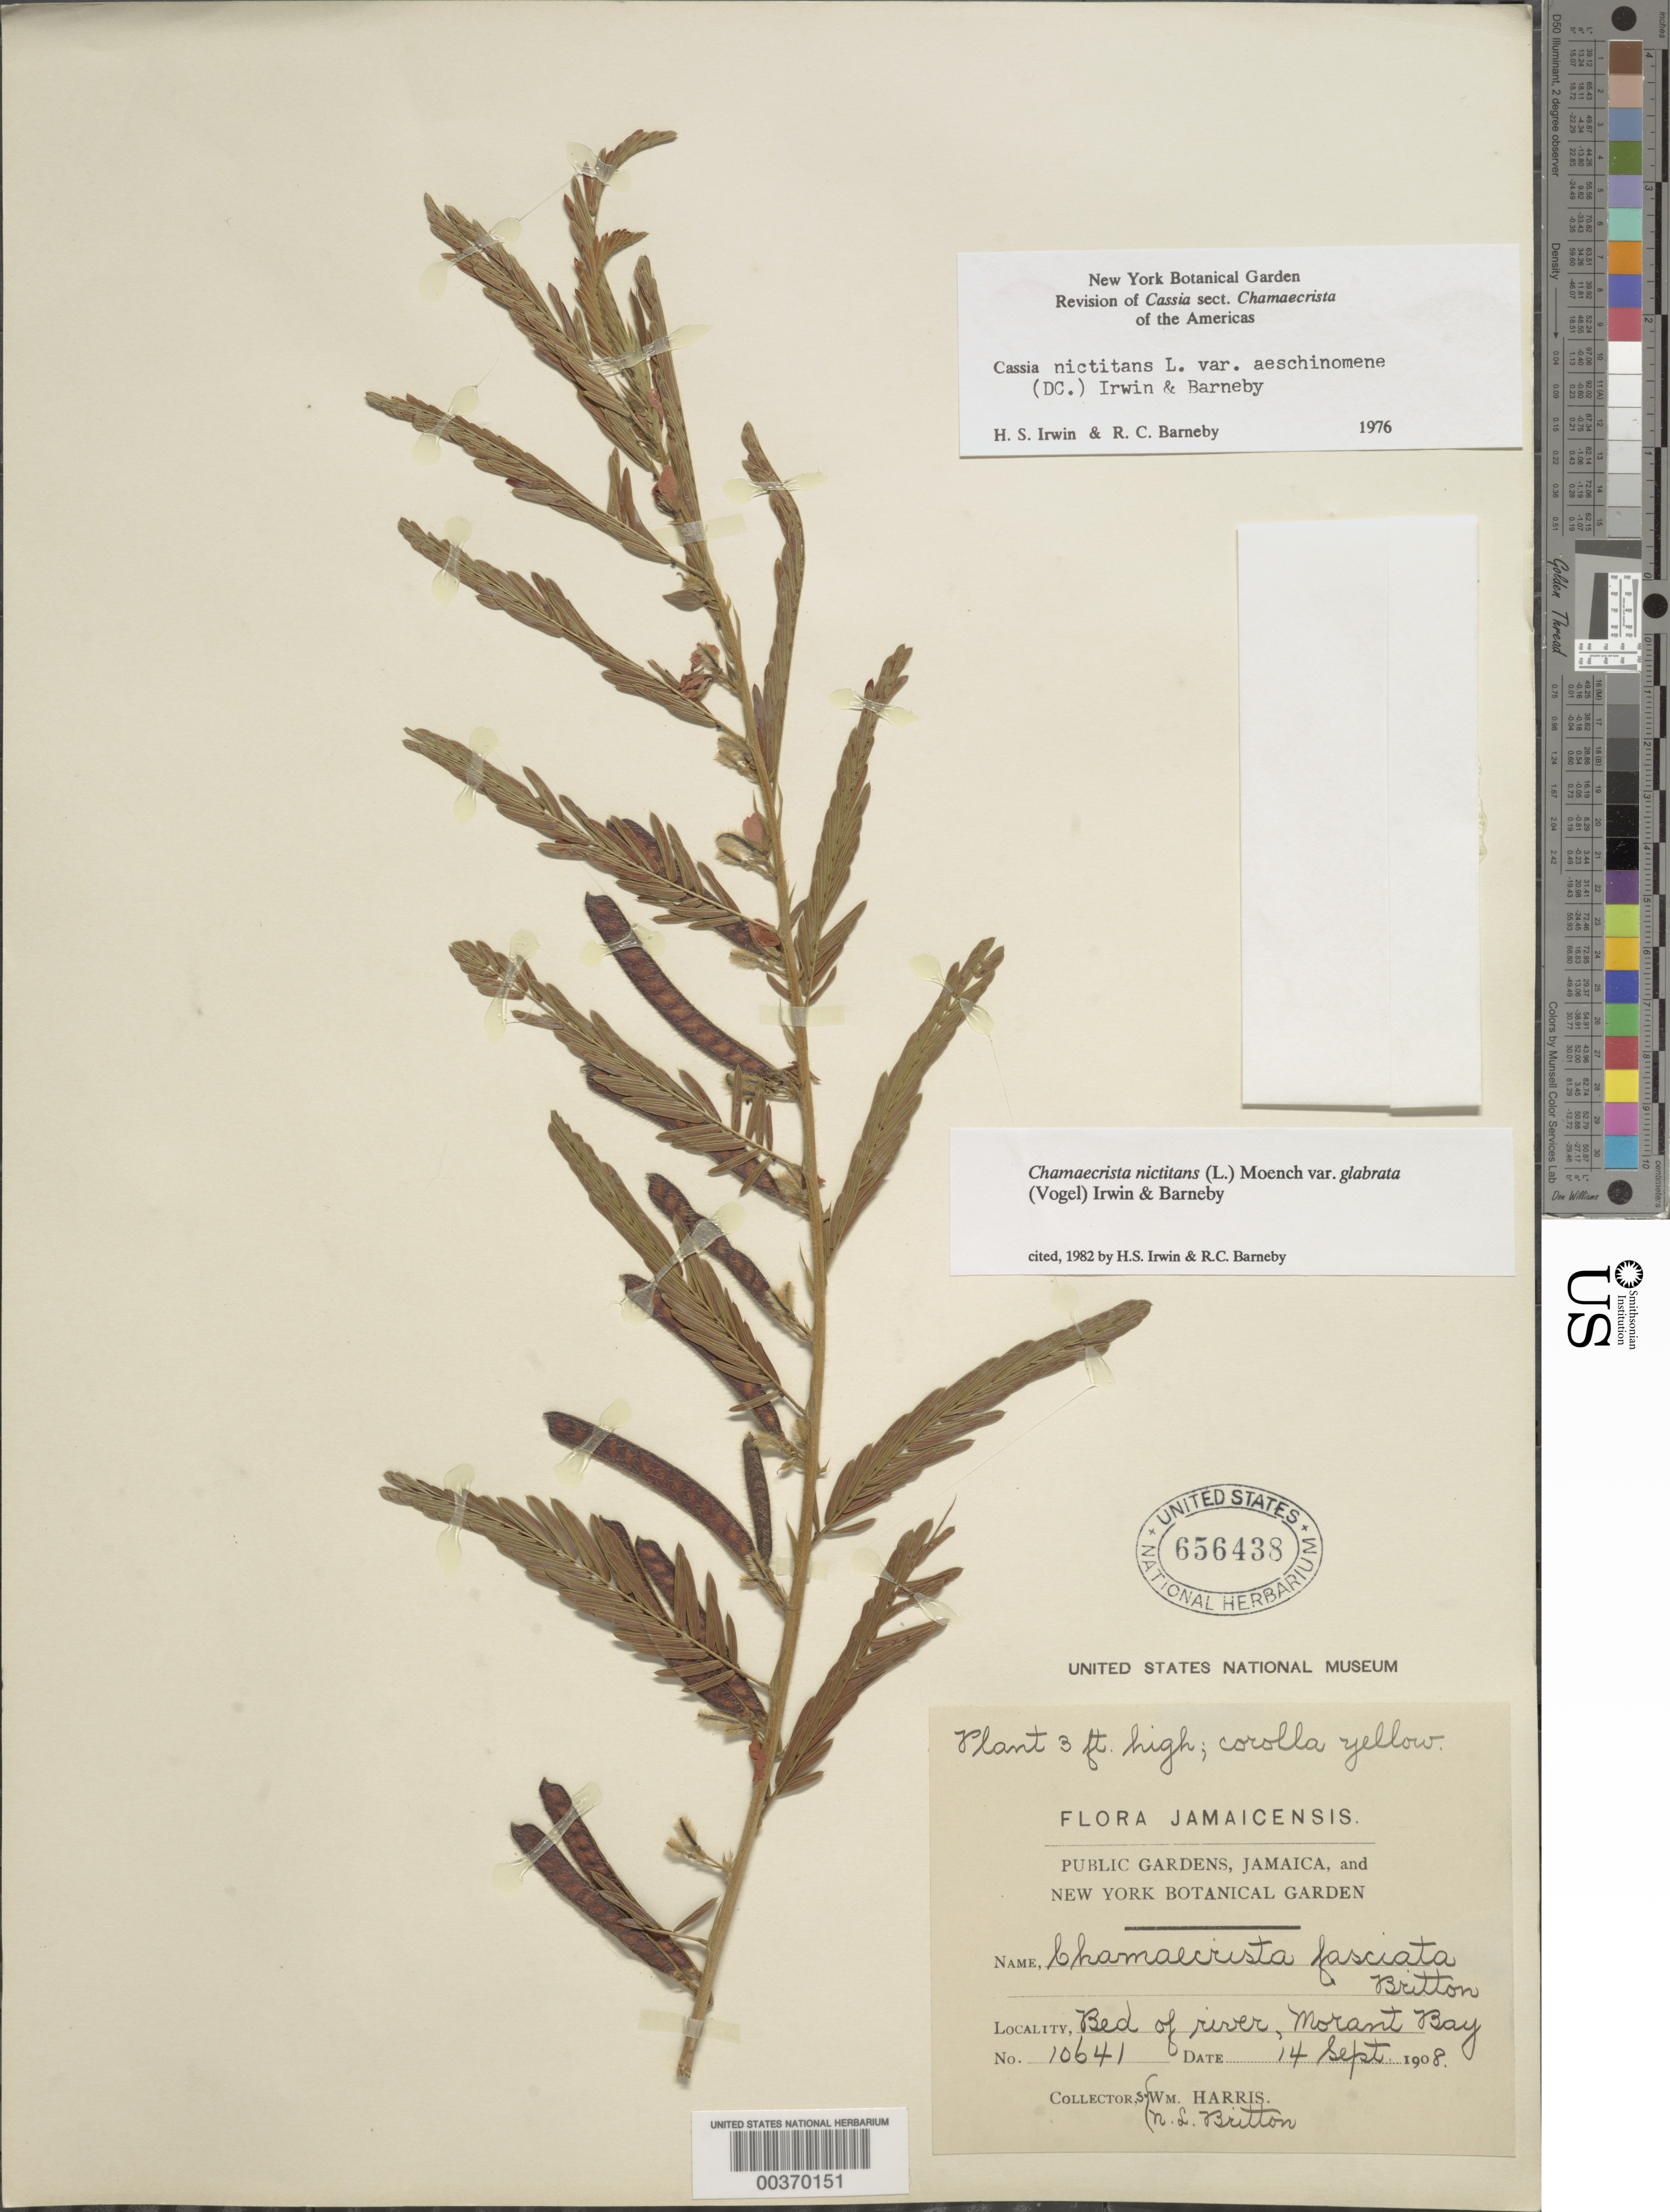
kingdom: Plantae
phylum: Tracheophyta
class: Magnoliopsida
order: Fabales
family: Fabaceae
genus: Chamaecrista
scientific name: Chamaecrista nictitans var. glabrata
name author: (Vogel) H.S. Irwin & Barneby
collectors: W. H. Harris & N. Britton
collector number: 10641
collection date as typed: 14 Sep 1908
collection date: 1908-09-14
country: Jamaica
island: Greater Antilles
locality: Morant bay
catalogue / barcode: US 656438